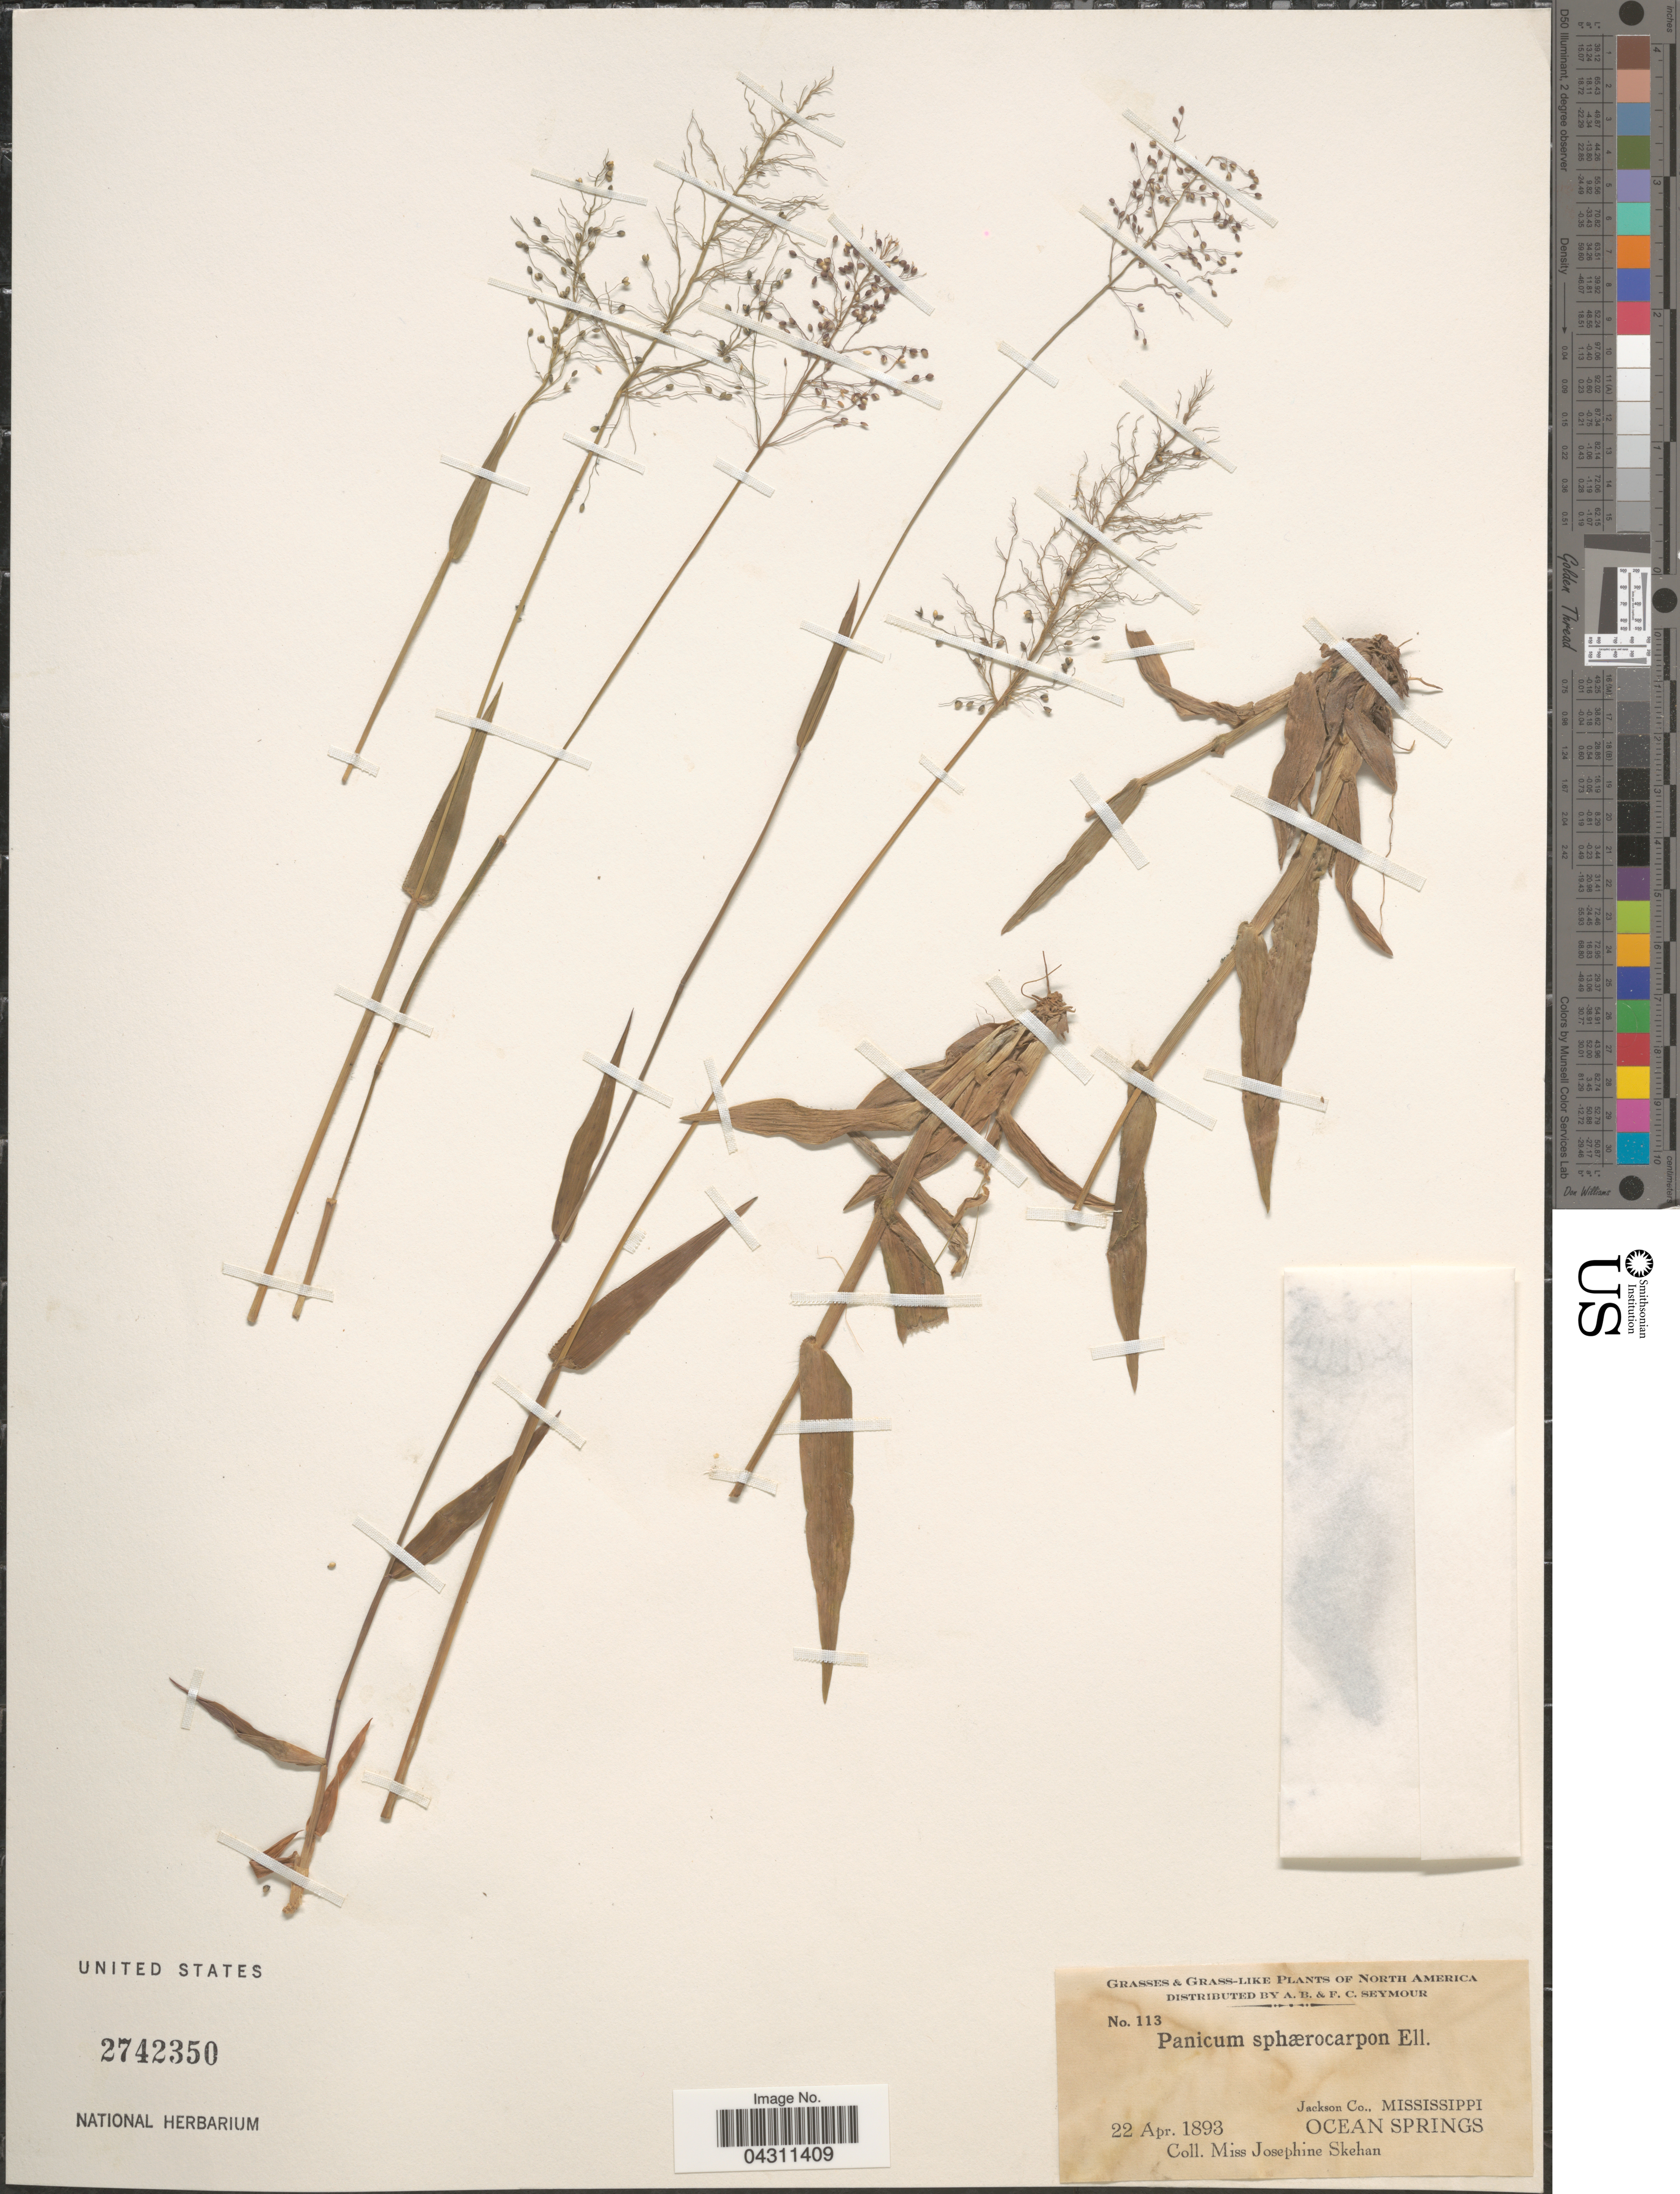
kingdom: Plantae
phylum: Tracheophyta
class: Liliopsida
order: Poales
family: Poaceae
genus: Dichanthelium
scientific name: Dichanthelium sphaerocarpon var. sphaerocarpon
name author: (Elliott) Gould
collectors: J. Skehan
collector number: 113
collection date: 1893-04-22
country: United States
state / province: Mississippi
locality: Jackson Co., Ocean Springs.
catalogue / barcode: US 2742350